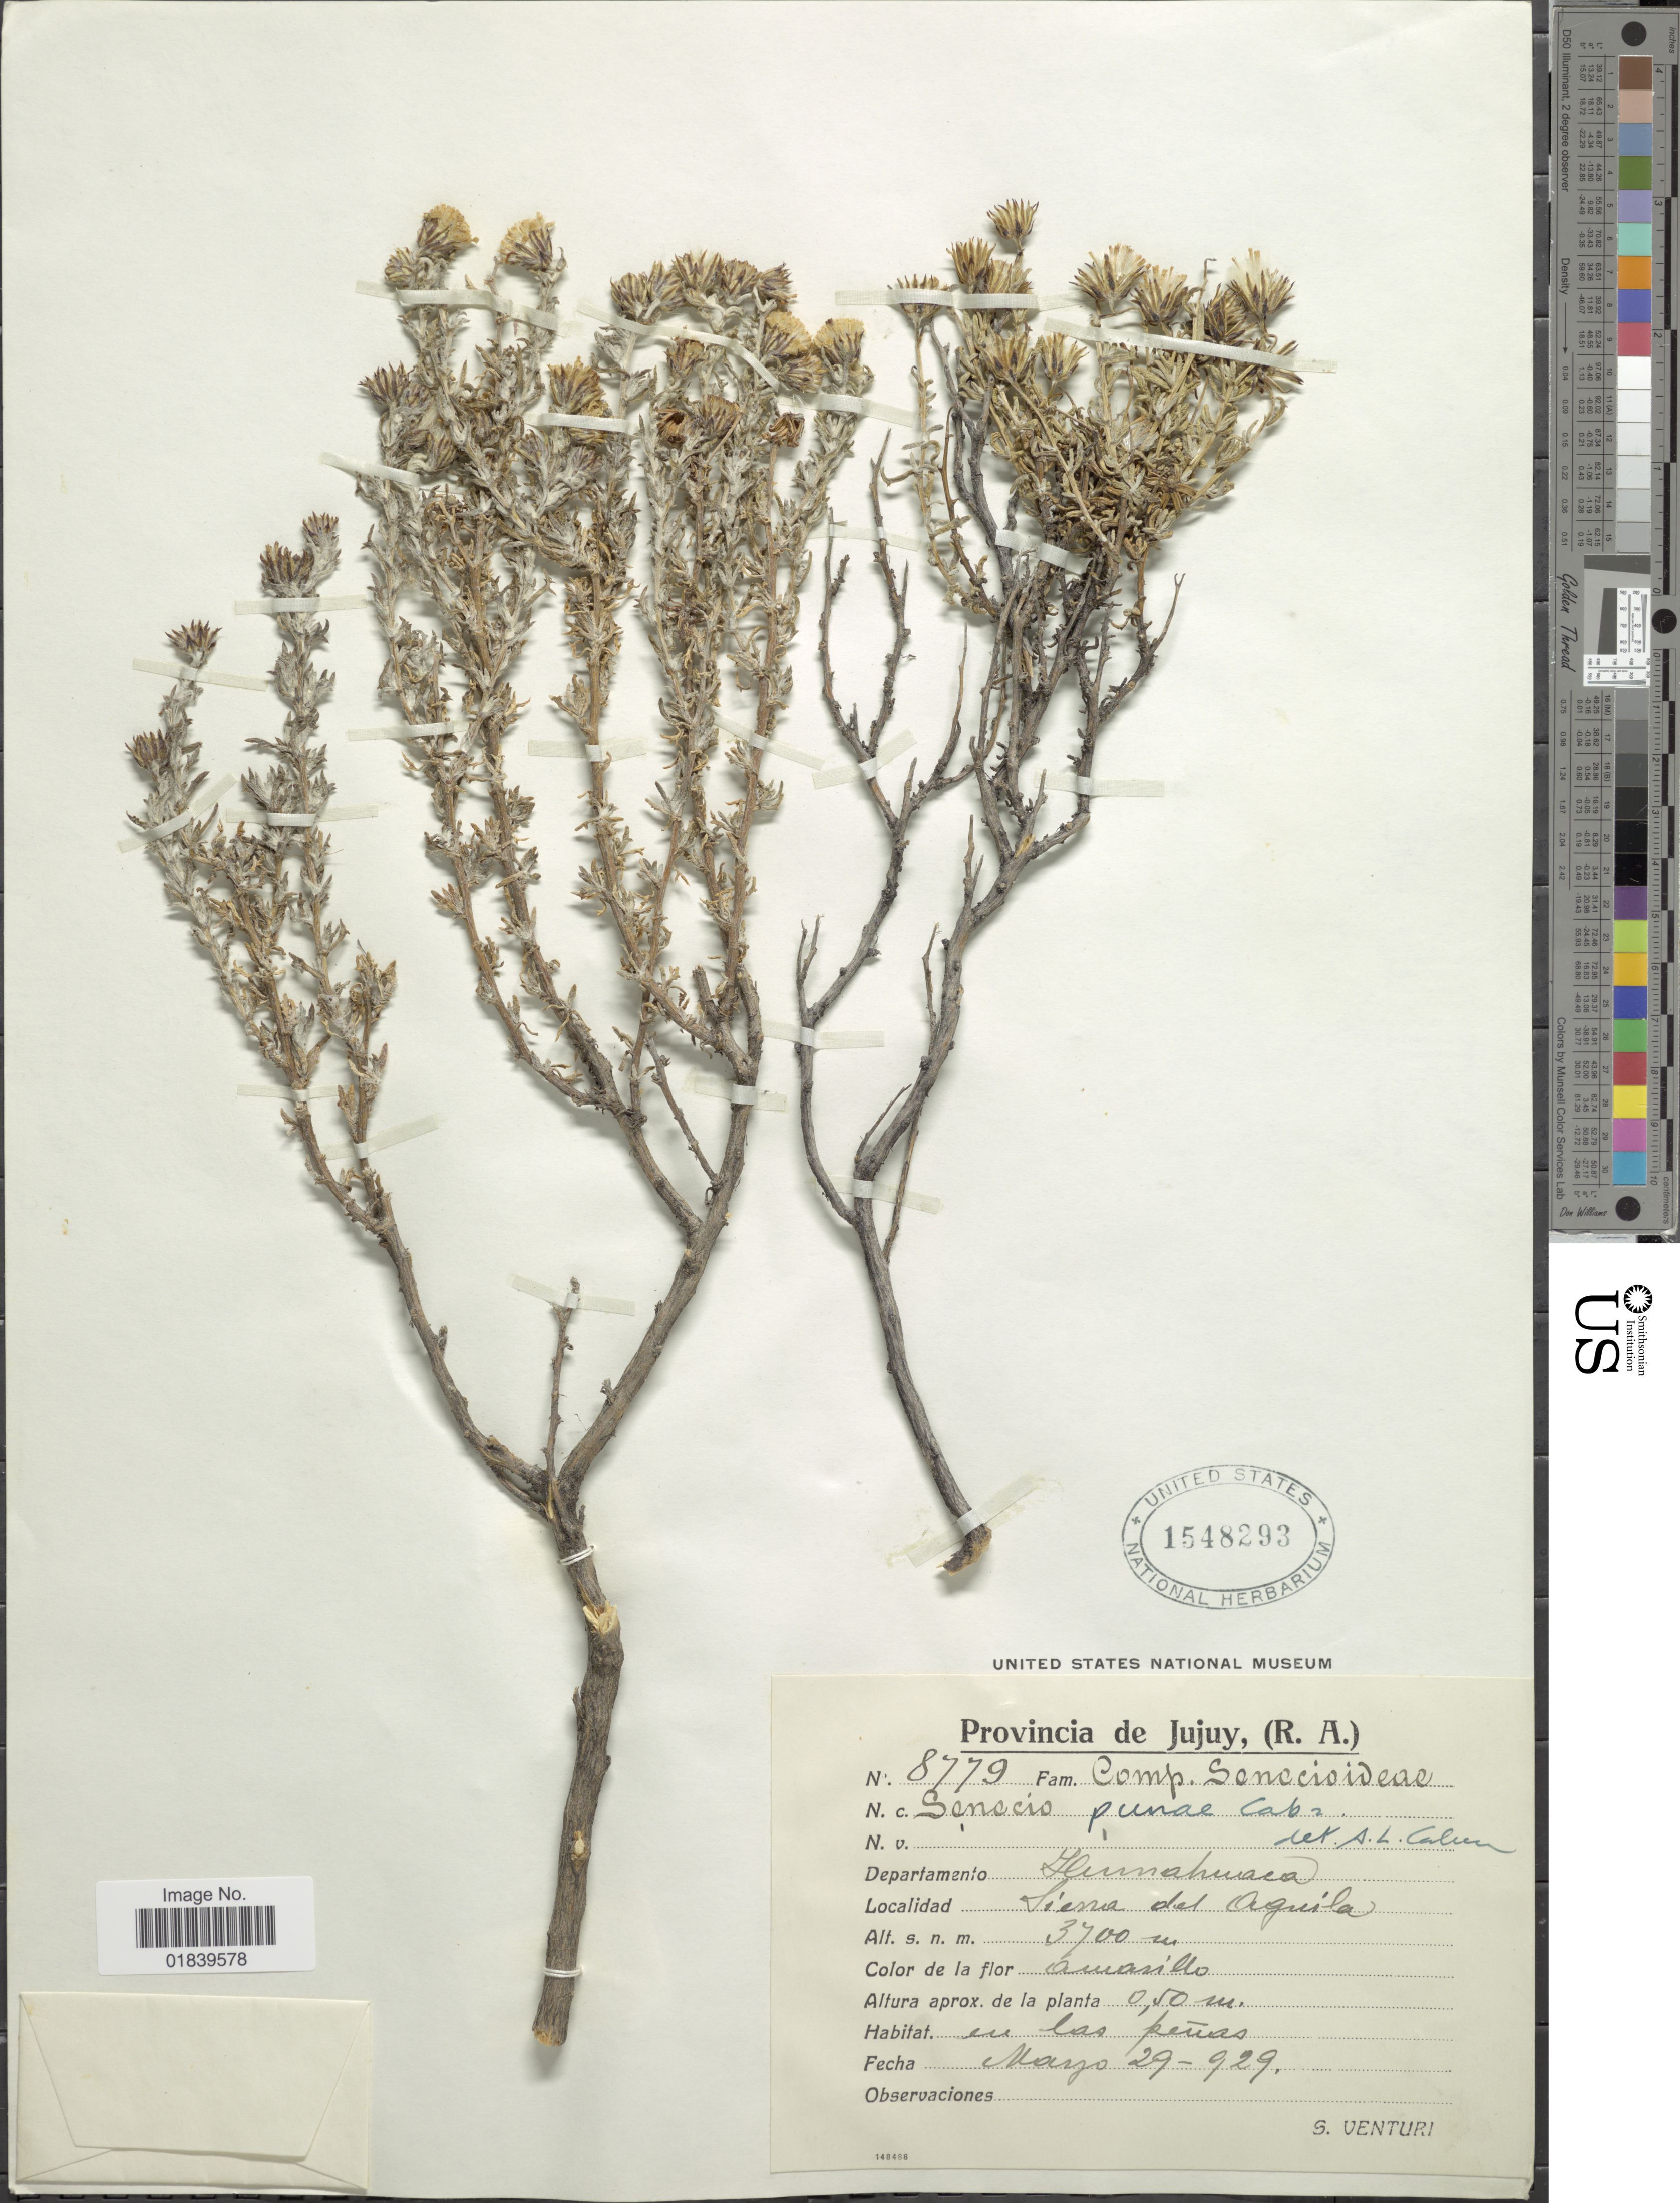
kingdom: Plantae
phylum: Tracheophyta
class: Magnoliopsida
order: Asterales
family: Asteraceae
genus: Senecio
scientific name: Senecio punae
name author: Cabrera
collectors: S. Venturi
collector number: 8779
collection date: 1929-05-29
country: Argentina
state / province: Jujuy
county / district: Humahuaca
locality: Sierra del Aguilar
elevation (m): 3700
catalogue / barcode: US 1548293